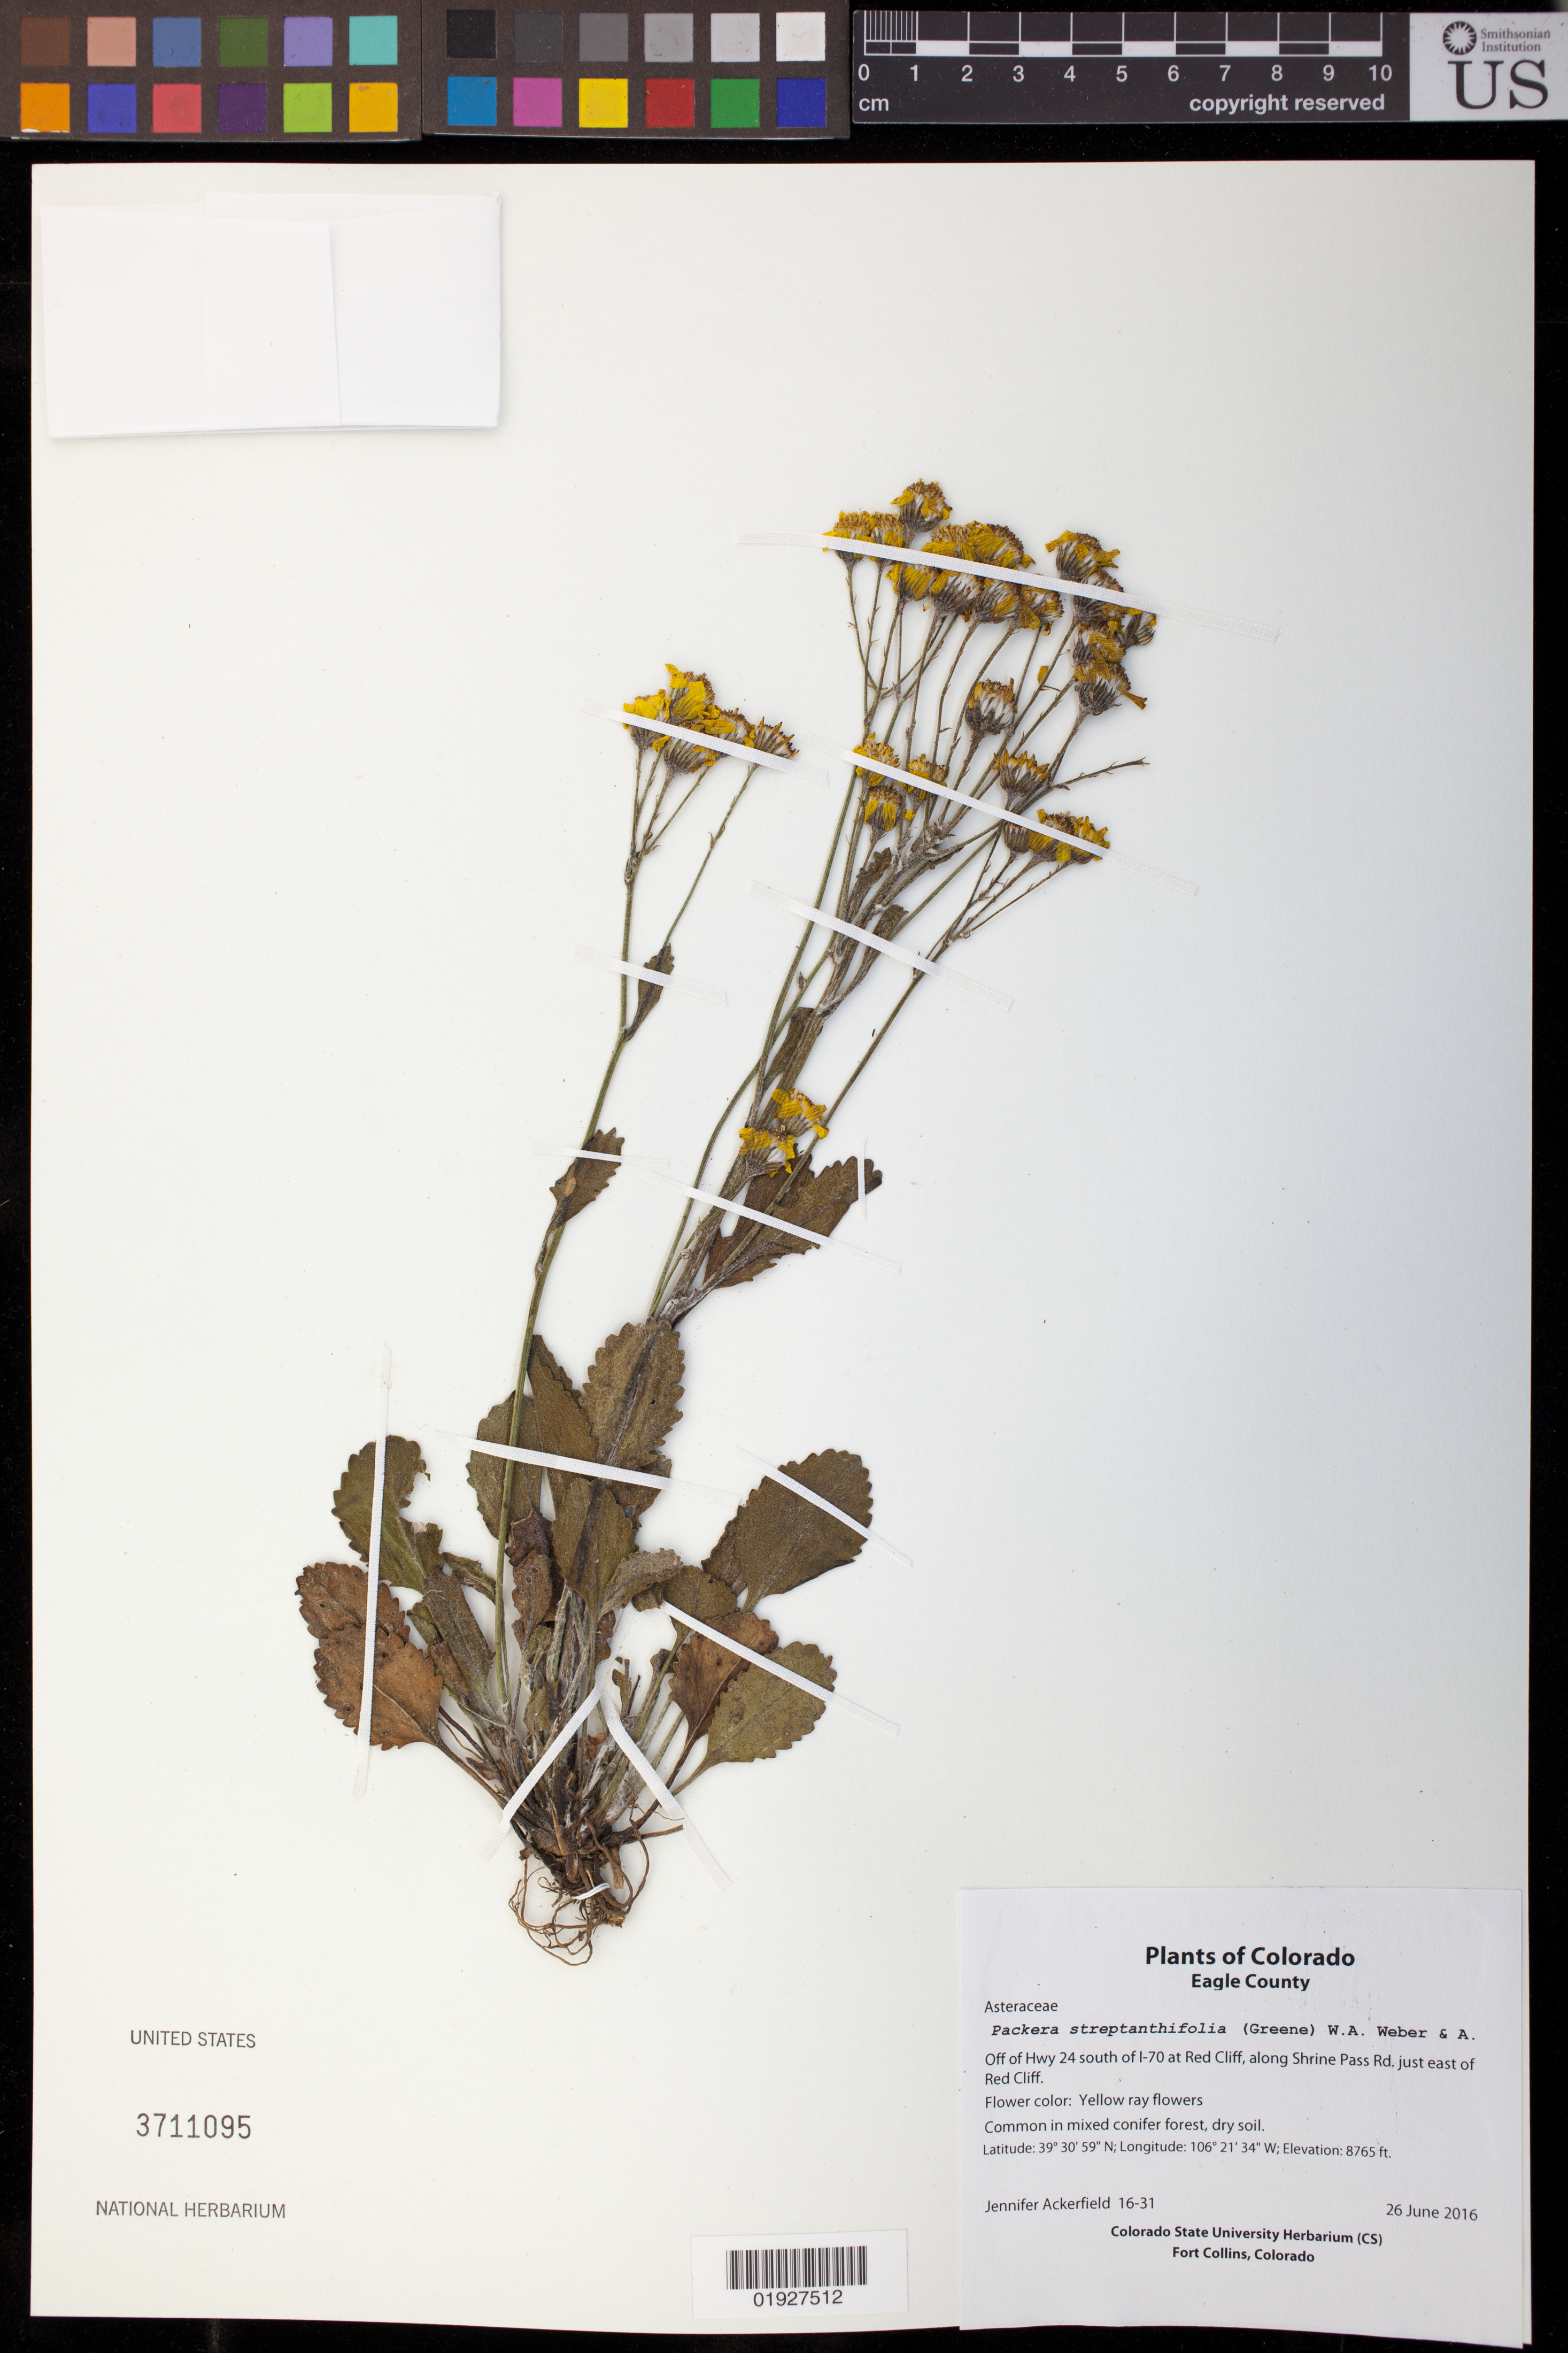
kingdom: Plantae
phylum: Tracheophyta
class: Magnoliopsida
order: Asterales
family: Asteraceae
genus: Packera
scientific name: Packera streptanthifolia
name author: (Greene) W.A. Weber & Á. Löve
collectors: J. Ackerfield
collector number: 16-31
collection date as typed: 26 June 2016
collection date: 2016-06-26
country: United States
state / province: Colorado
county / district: Eagle County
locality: Off of Hwy S of I-70 at Red Cliff, along Shrine Pass Rd. just E of Red Cliff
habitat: Common in mixed conifer forest, dry soil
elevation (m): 2672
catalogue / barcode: US 3711095